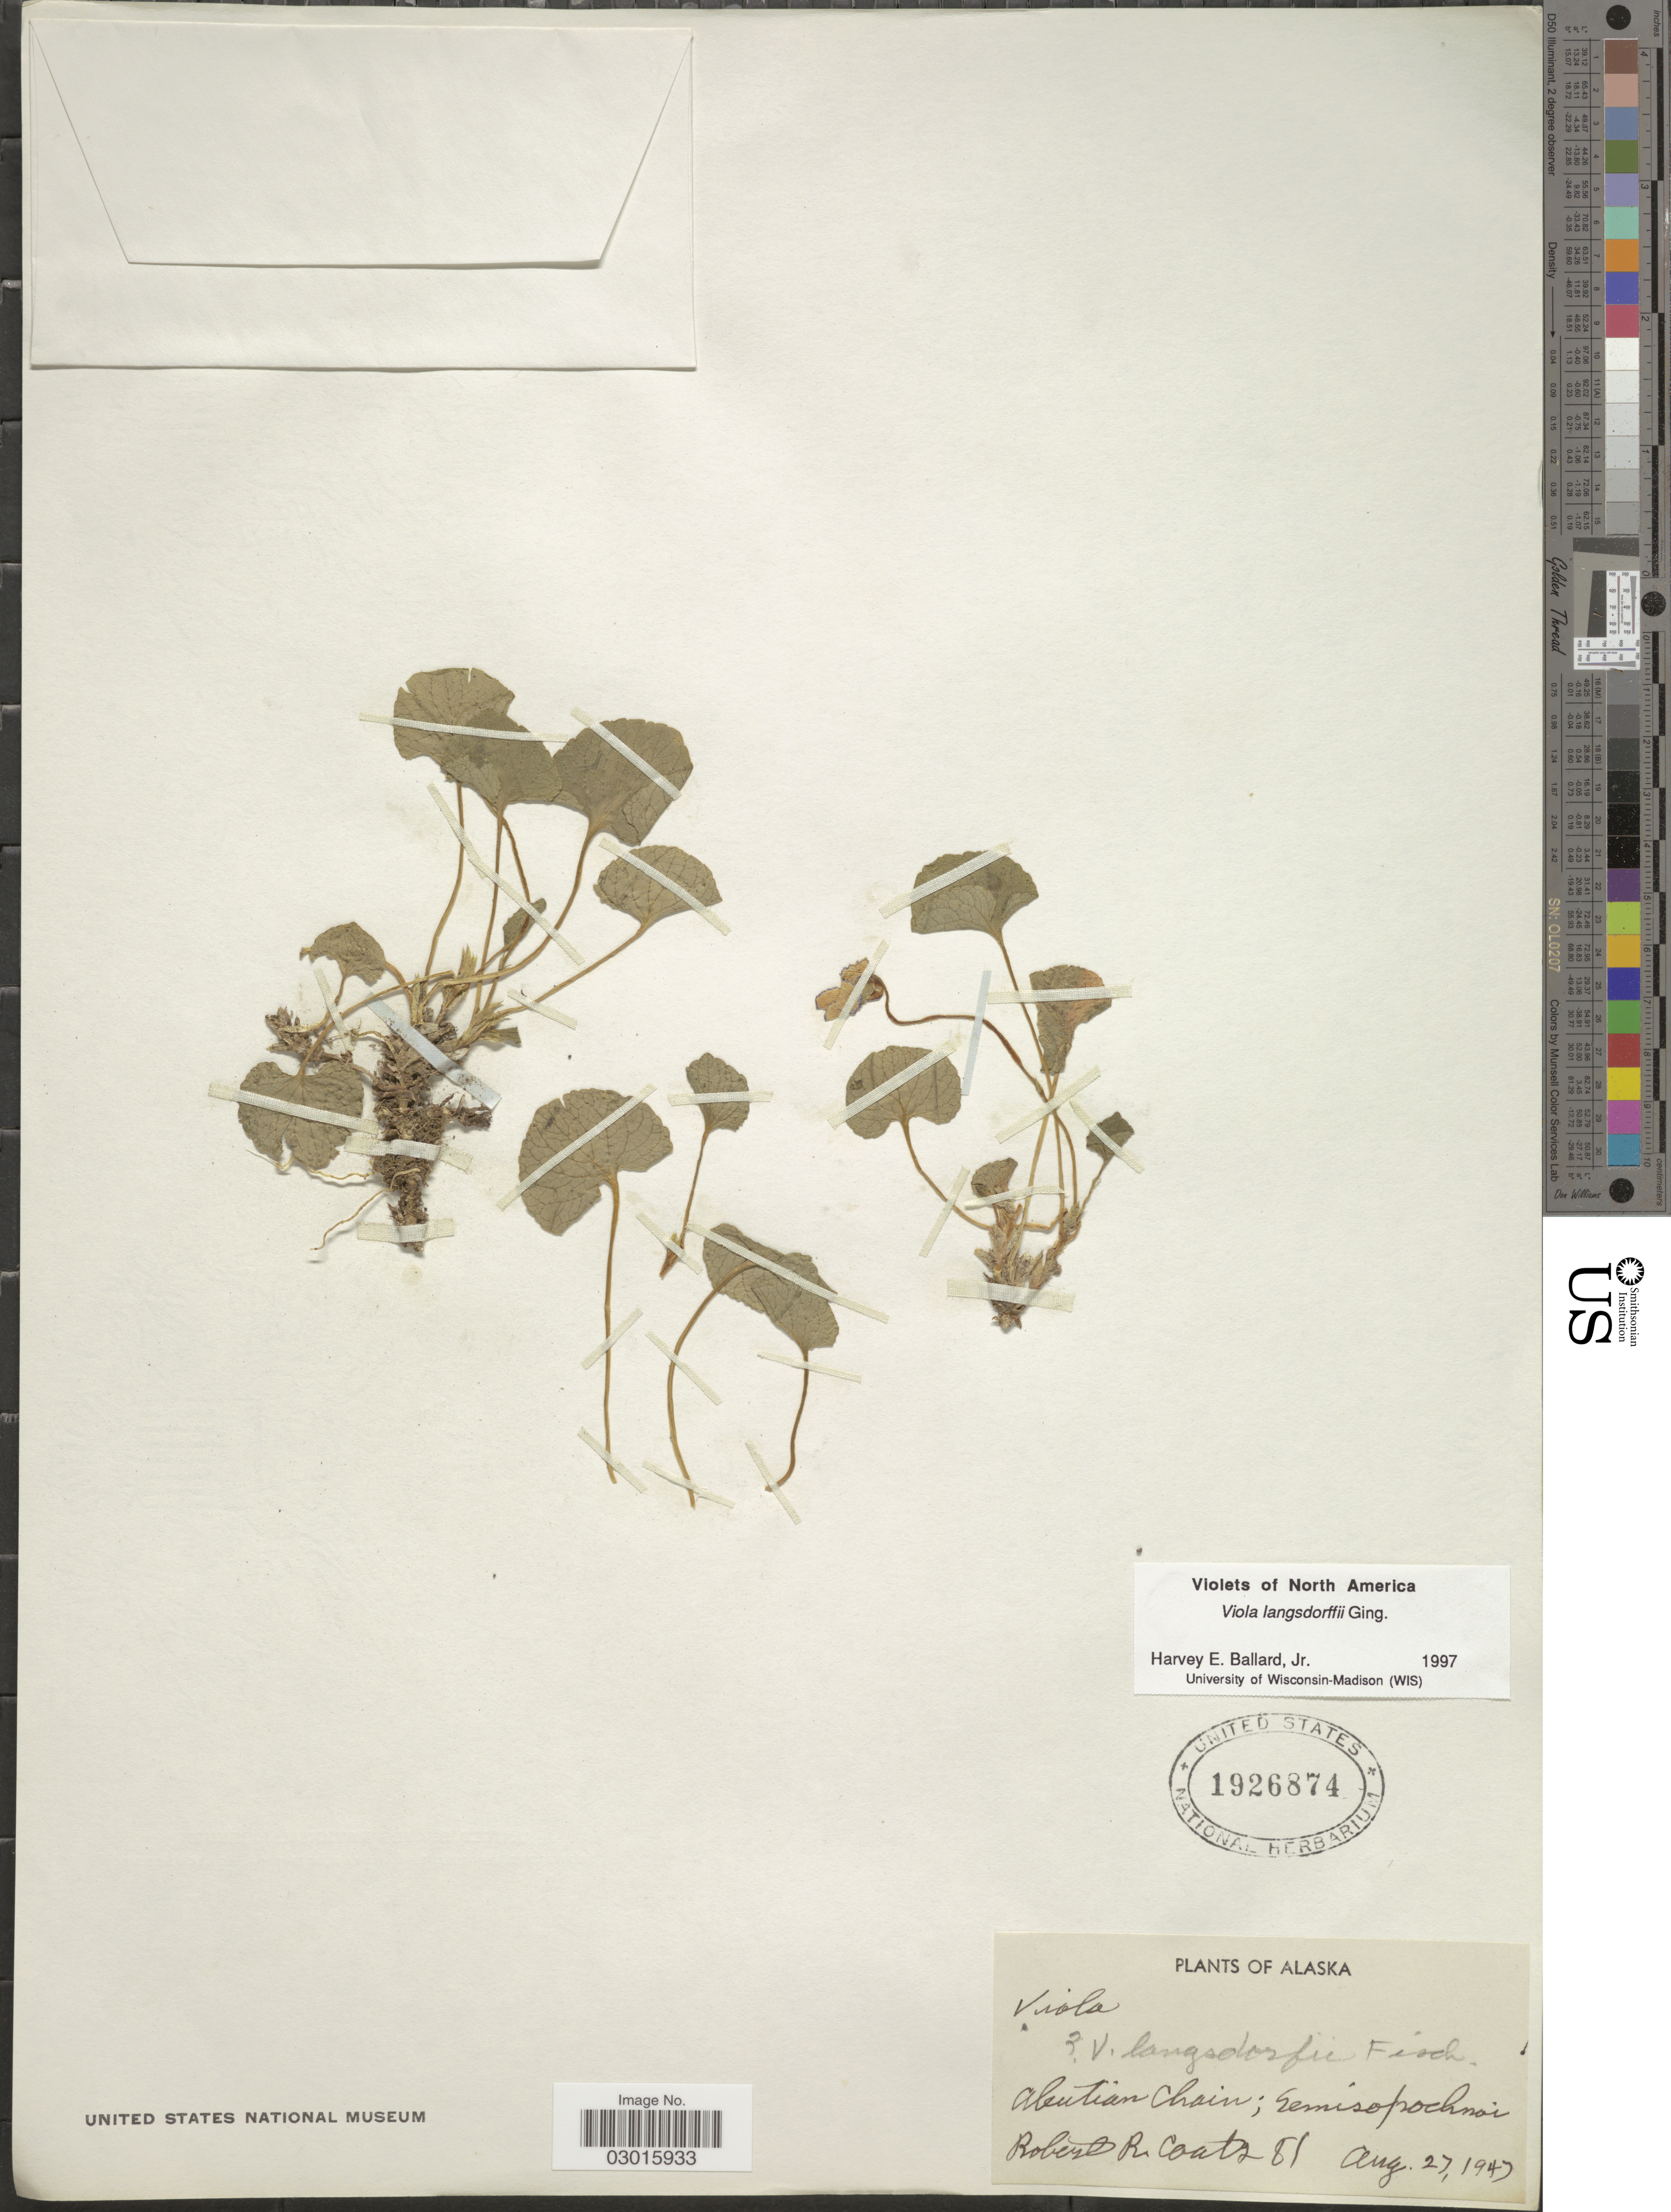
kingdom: Plantae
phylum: Tracheophyta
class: Magnoliopsida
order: Malpighiales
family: Violaceae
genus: Viola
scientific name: Viola langsdorffii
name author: Fisch. ex Ging.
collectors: R. Coats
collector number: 81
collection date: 1947-08-27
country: United States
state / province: Alaska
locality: Aleutian Chain; Semisopochnoi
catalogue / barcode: US 1926874